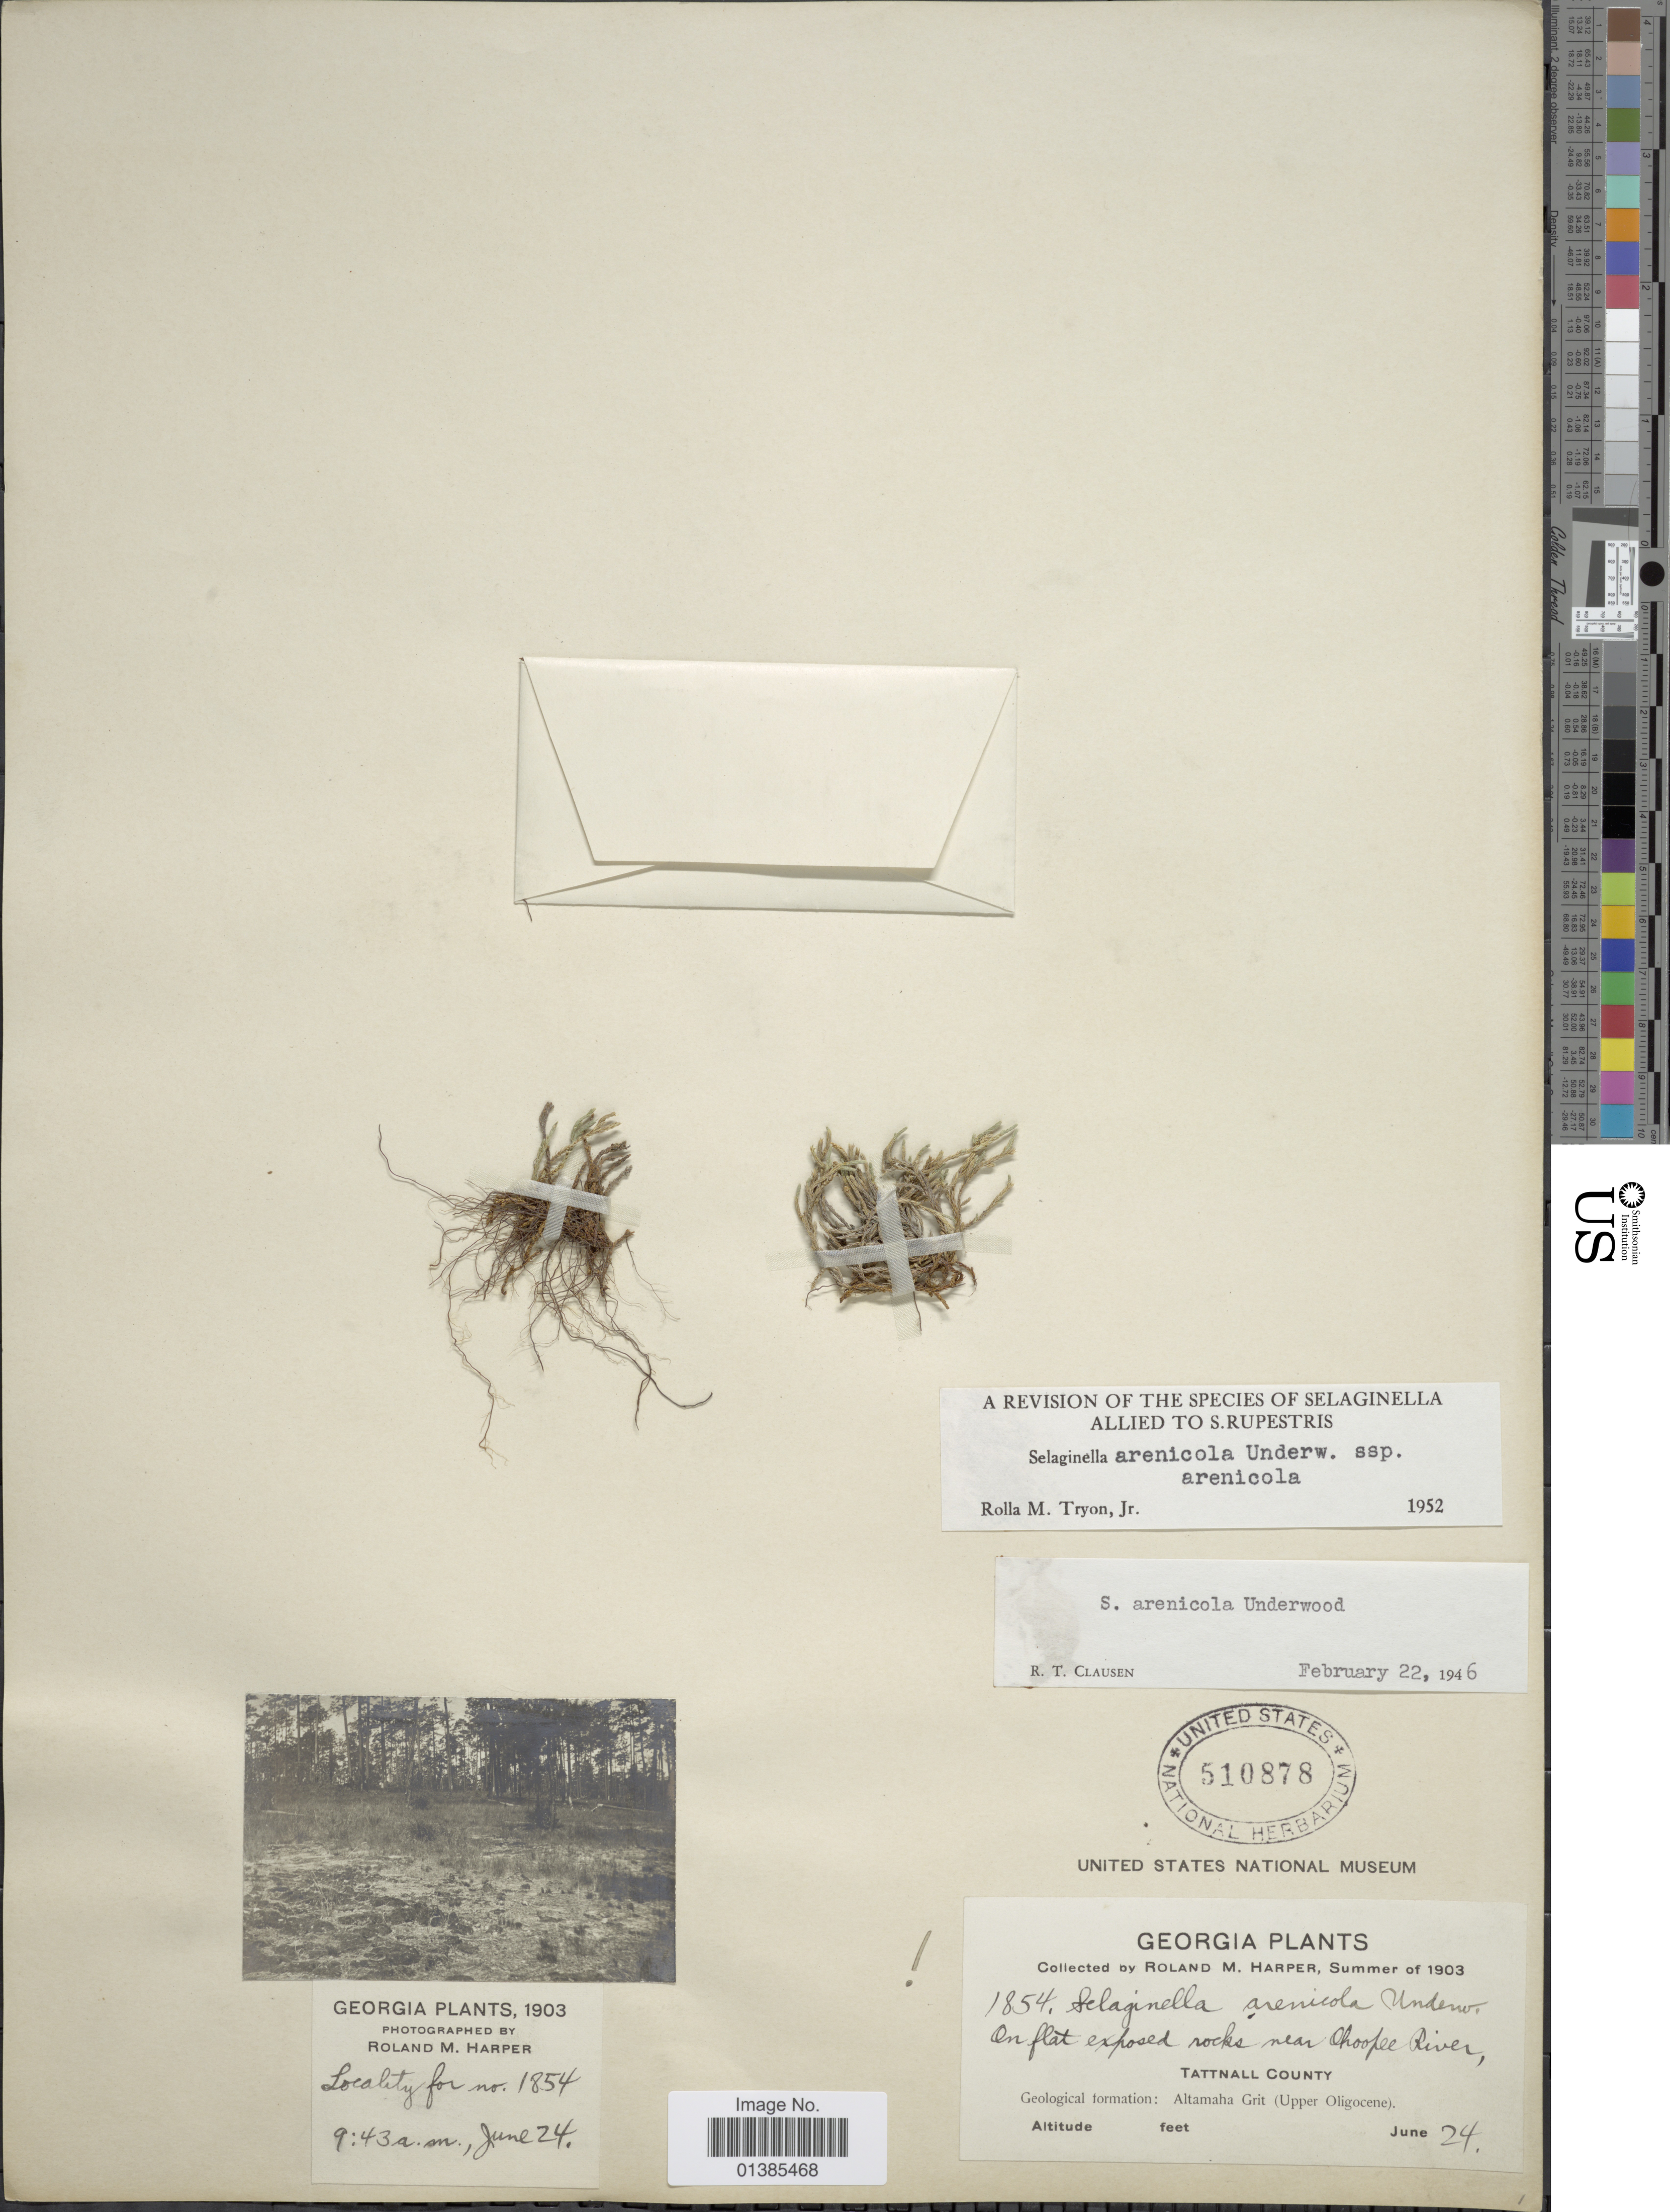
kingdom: Plantae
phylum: Tracheophyta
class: Lycopodiopsida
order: Selaginellales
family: Selaginellaceae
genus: Selaginella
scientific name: Selaginella arenicola subsp. arenicola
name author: Underw.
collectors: R. M. Harper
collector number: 1854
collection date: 1903-06-24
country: United States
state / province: Georgia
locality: On flat exposed rocks near Choopee River, Tattnall County. Geological formation: Altamaha Grit (Upper Oligocene).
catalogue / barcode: US 510878